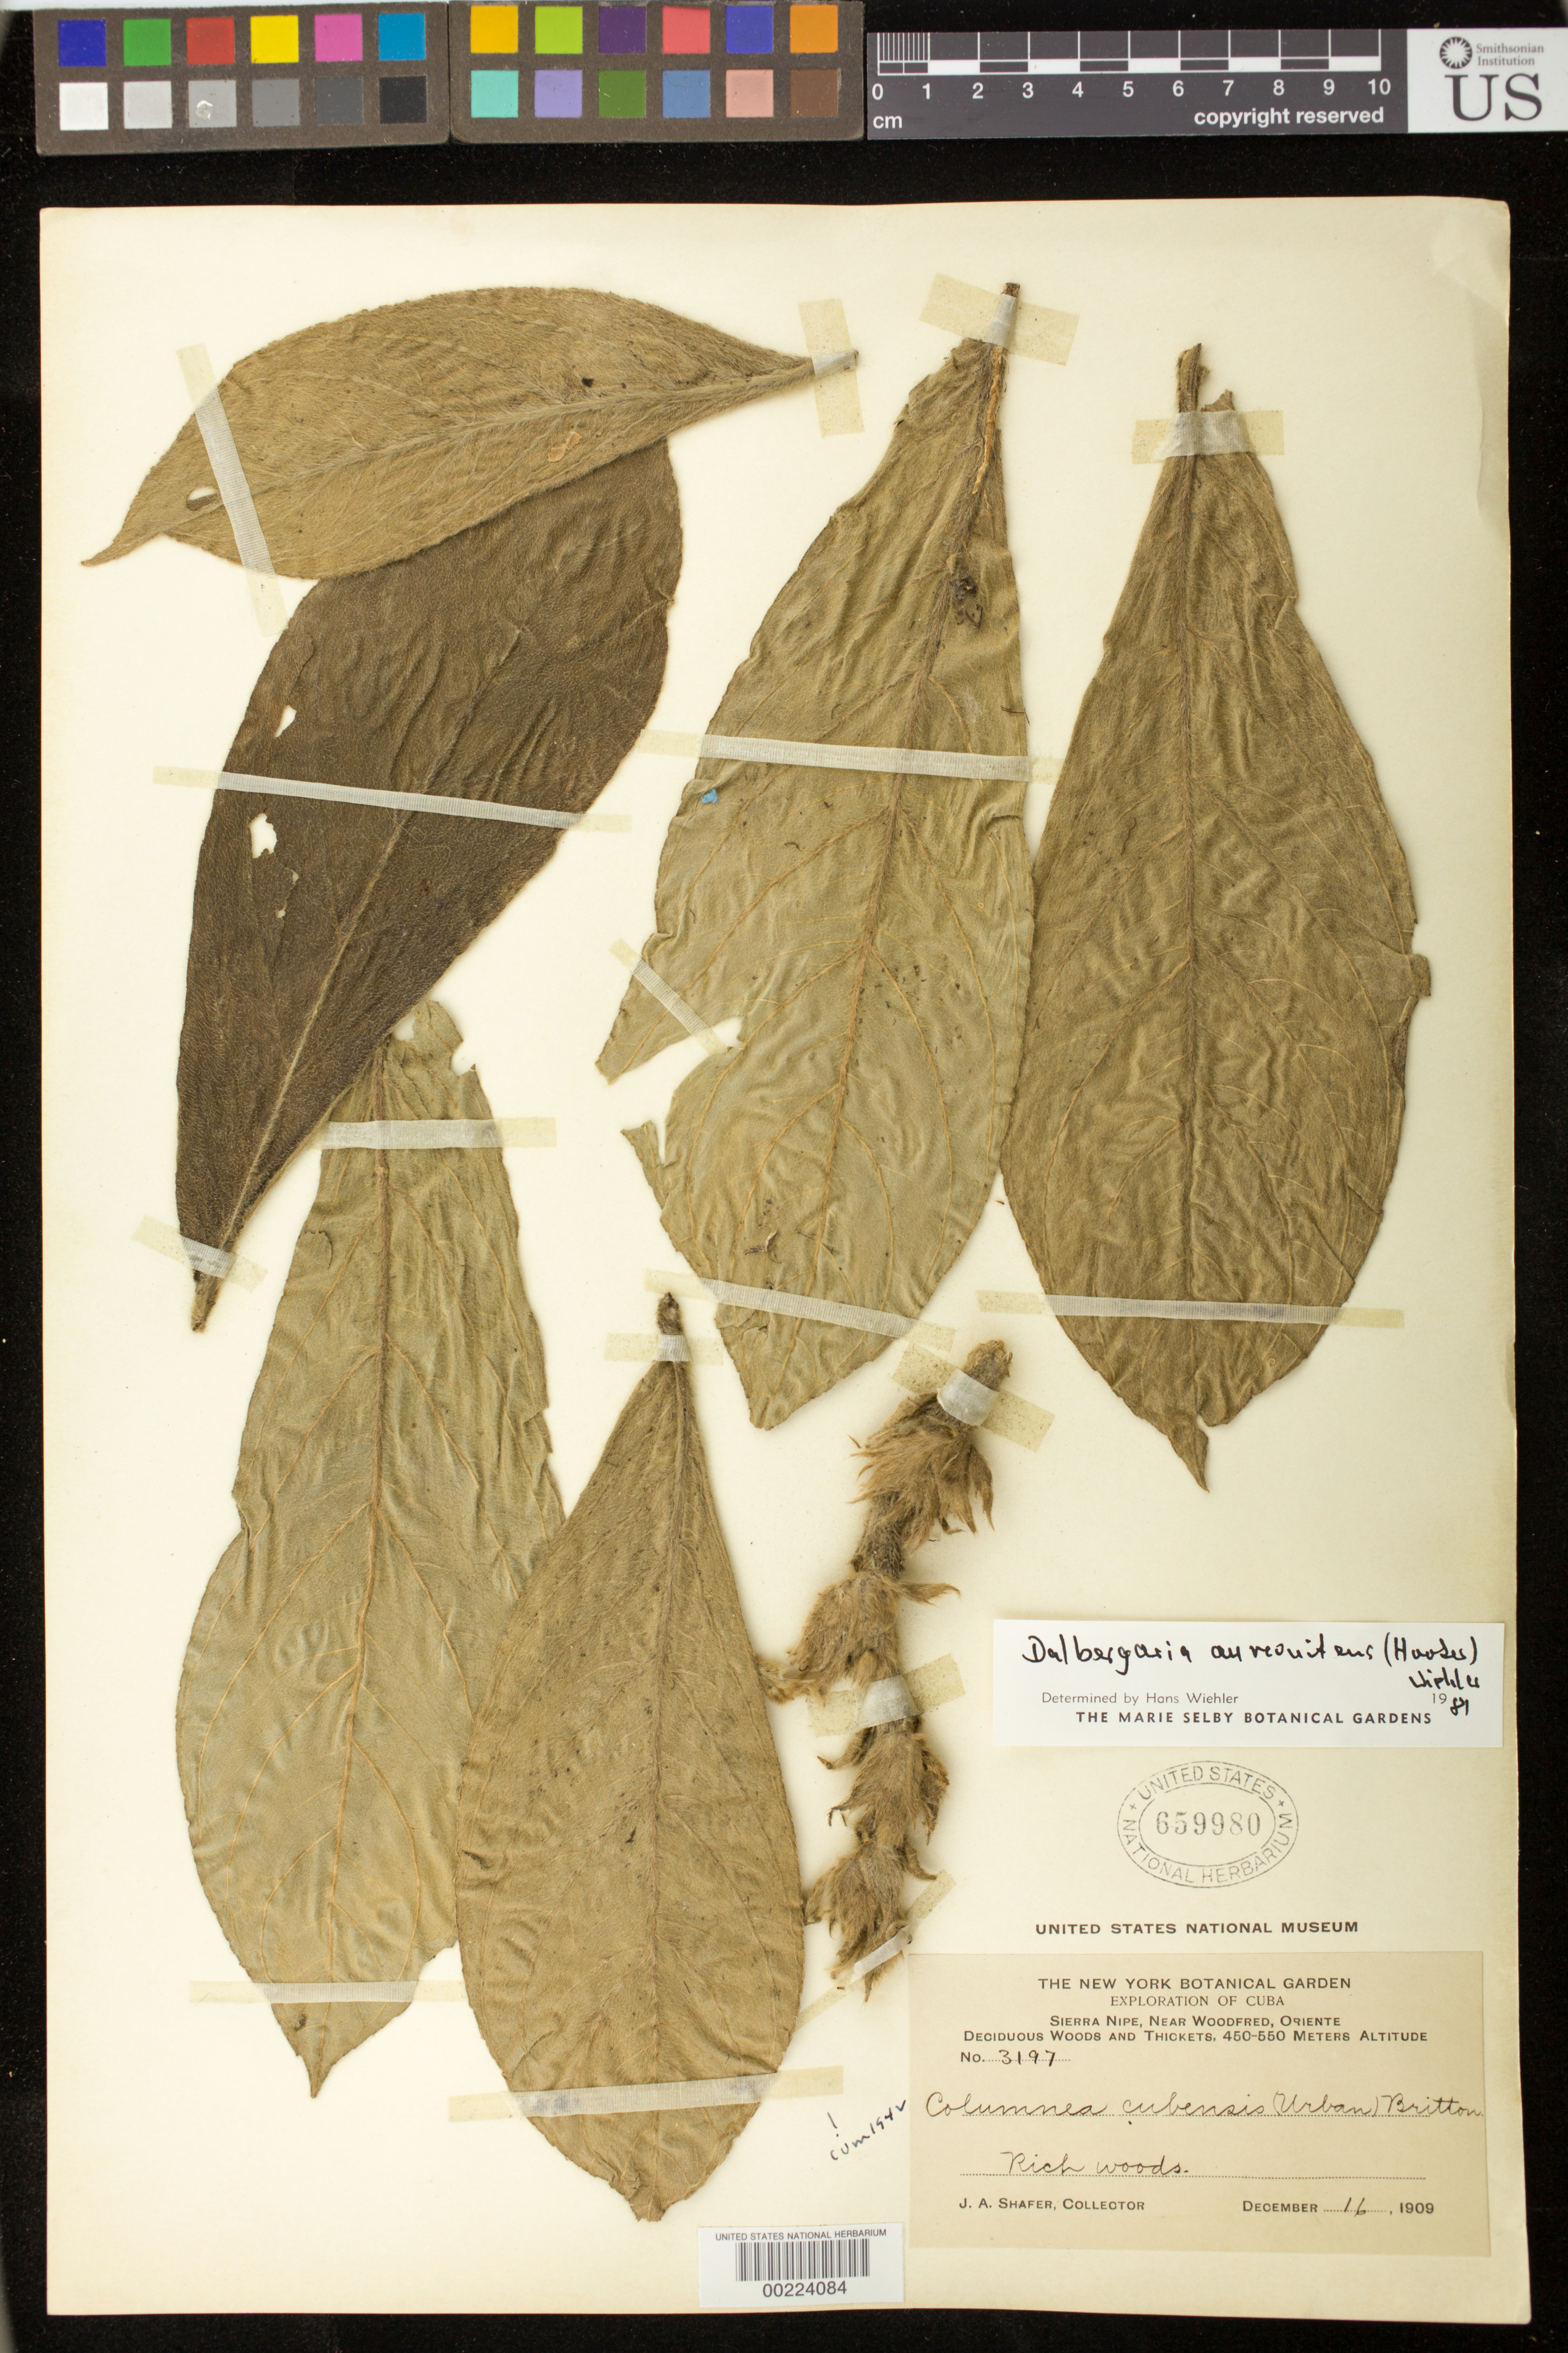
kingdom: Plantae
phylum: Tracheophyta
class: Magnoliopsida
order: Lamiales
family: Gesneriaceae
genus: Columnea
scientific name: Columnea sanguinea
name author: (Pers.) Hanst.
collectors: J. A. Shafer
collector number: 3197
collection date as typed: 16 Dec 1909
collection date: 1909-12-16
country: Cuba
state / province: Oriente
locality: Sierra Nipe, near Woodfred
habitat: Deciduous woods and thickets, rich woods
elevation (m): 450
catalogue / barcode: US 659980